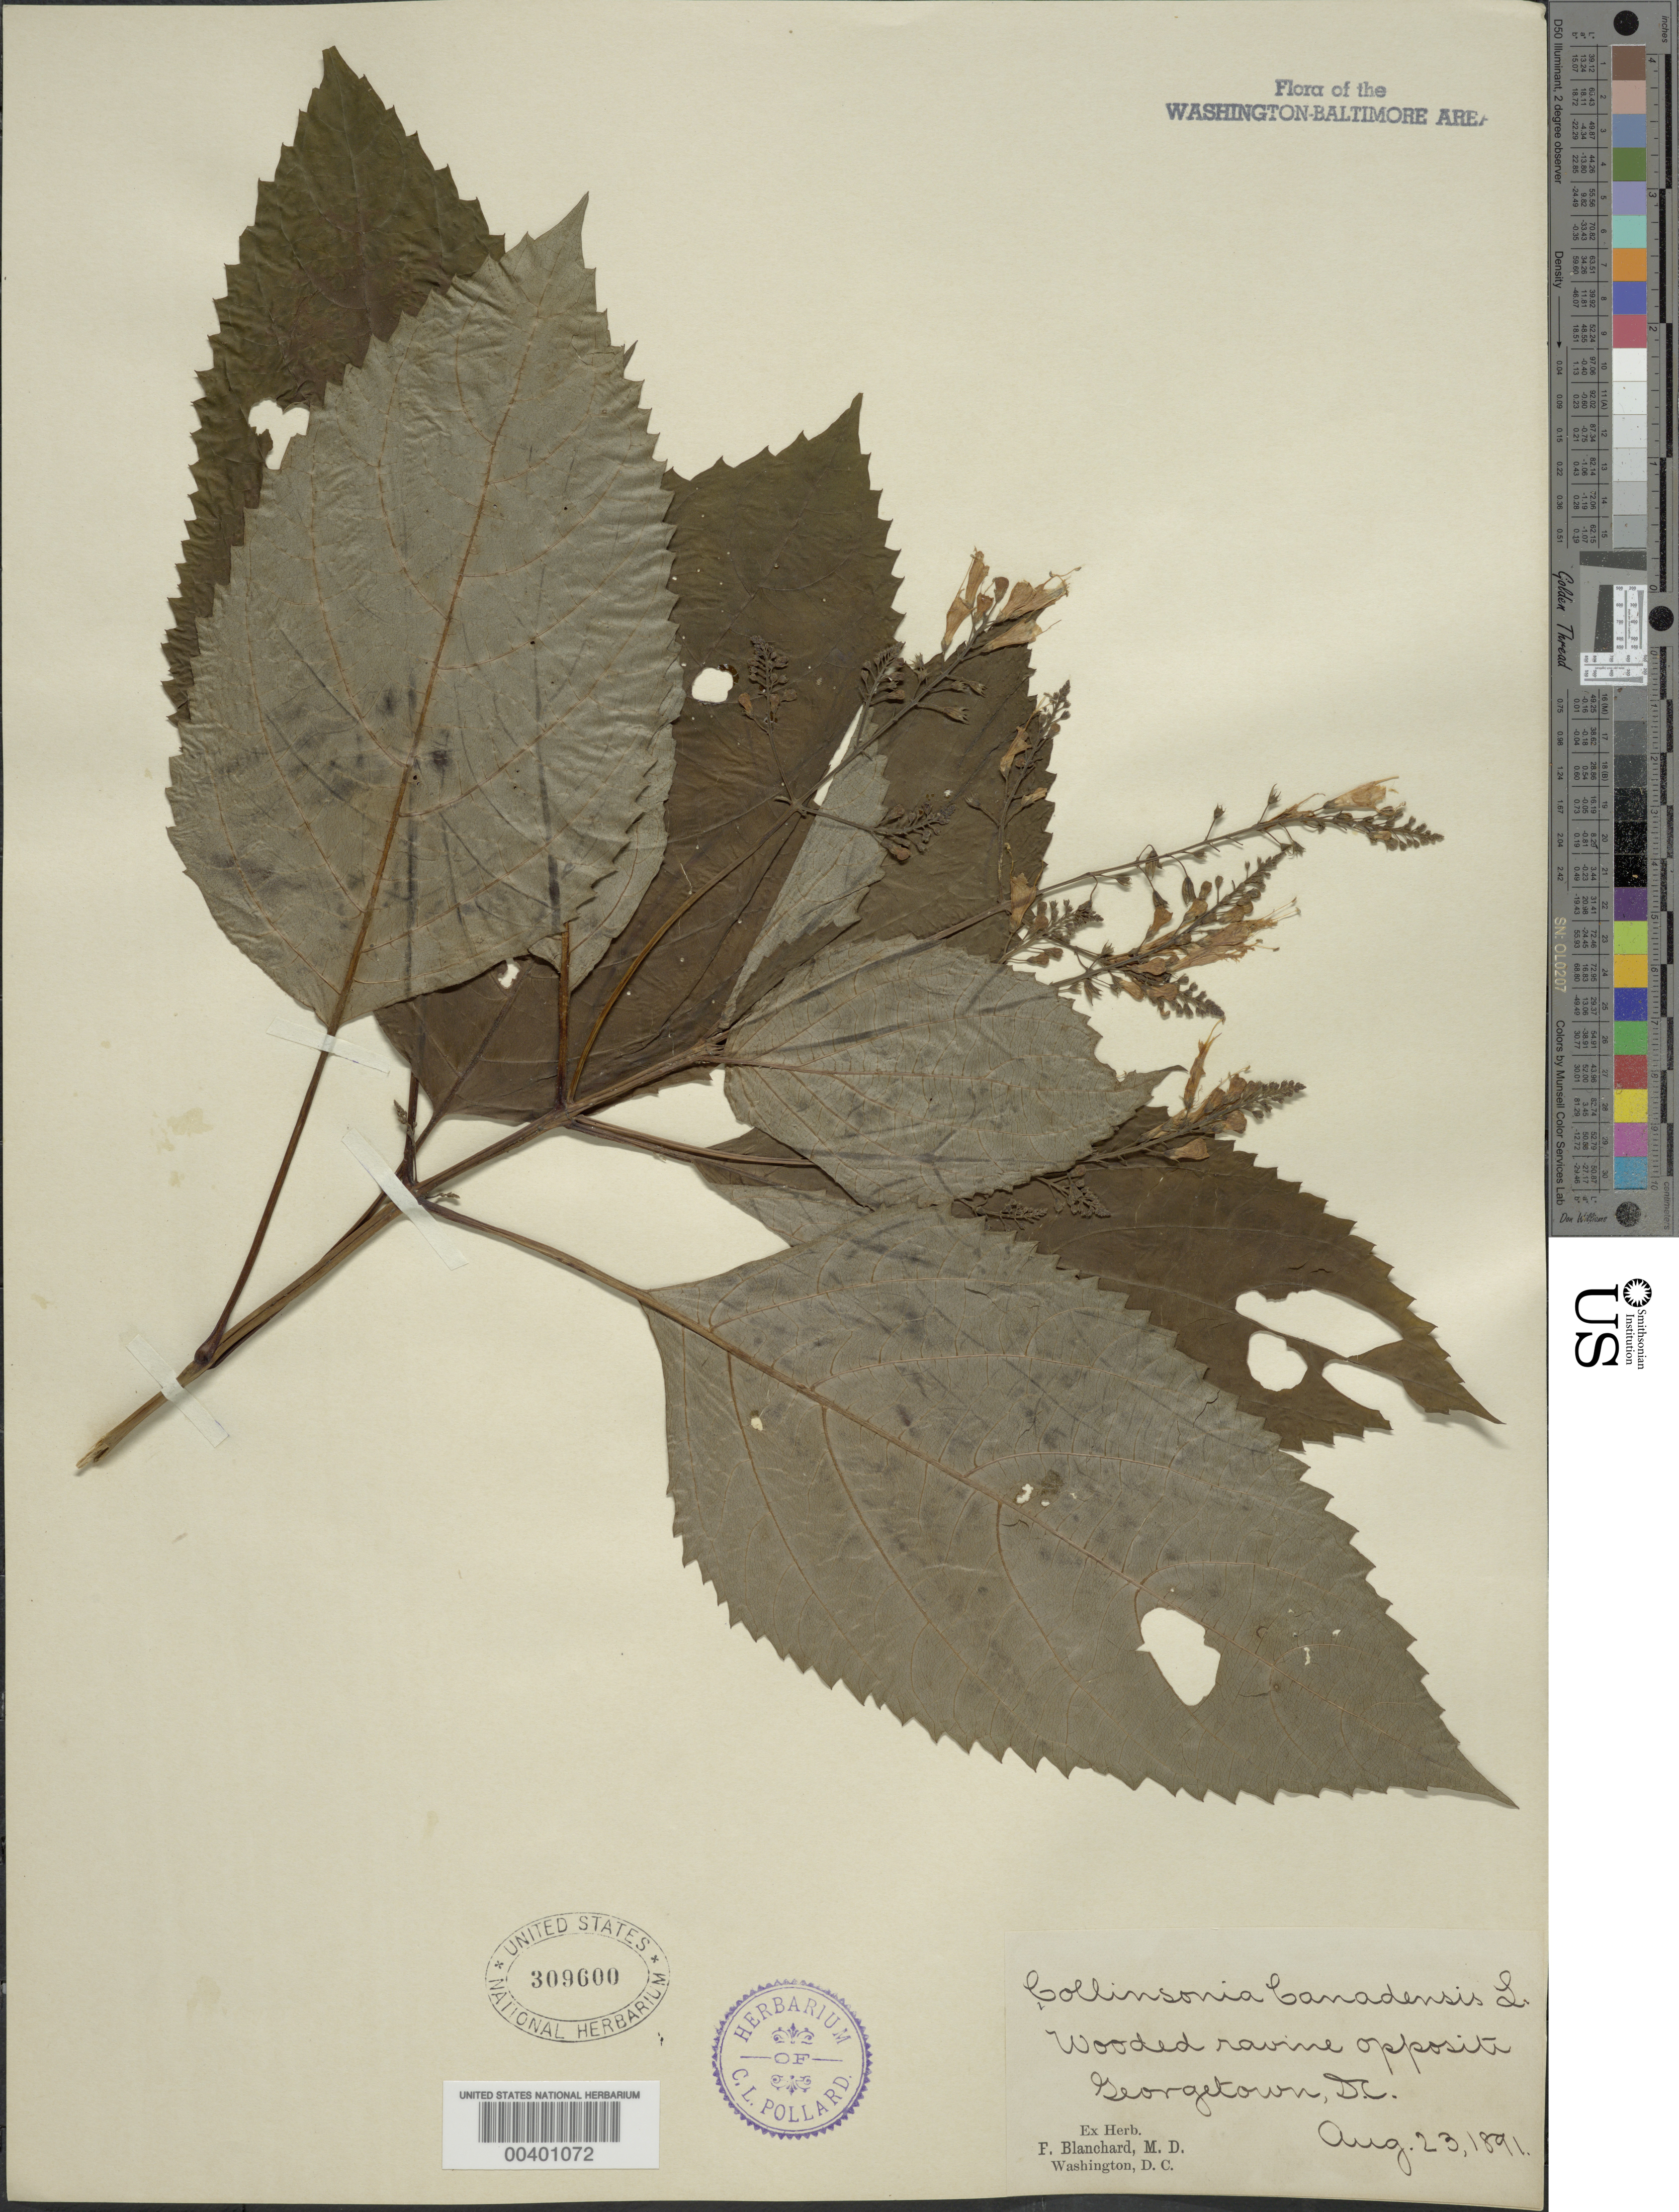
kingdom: Plantae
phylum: Tracheophyta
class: Magnoliopsida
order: Lamiales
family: Lamiaceae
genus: Collinsonia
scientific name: Collinsonia canadensis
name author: L.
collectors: F. Blanchard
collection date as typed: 23 Aug 1891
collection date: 1891-08-23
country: United States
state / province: District of Columbia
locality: Georgetown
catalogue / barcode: US 309600